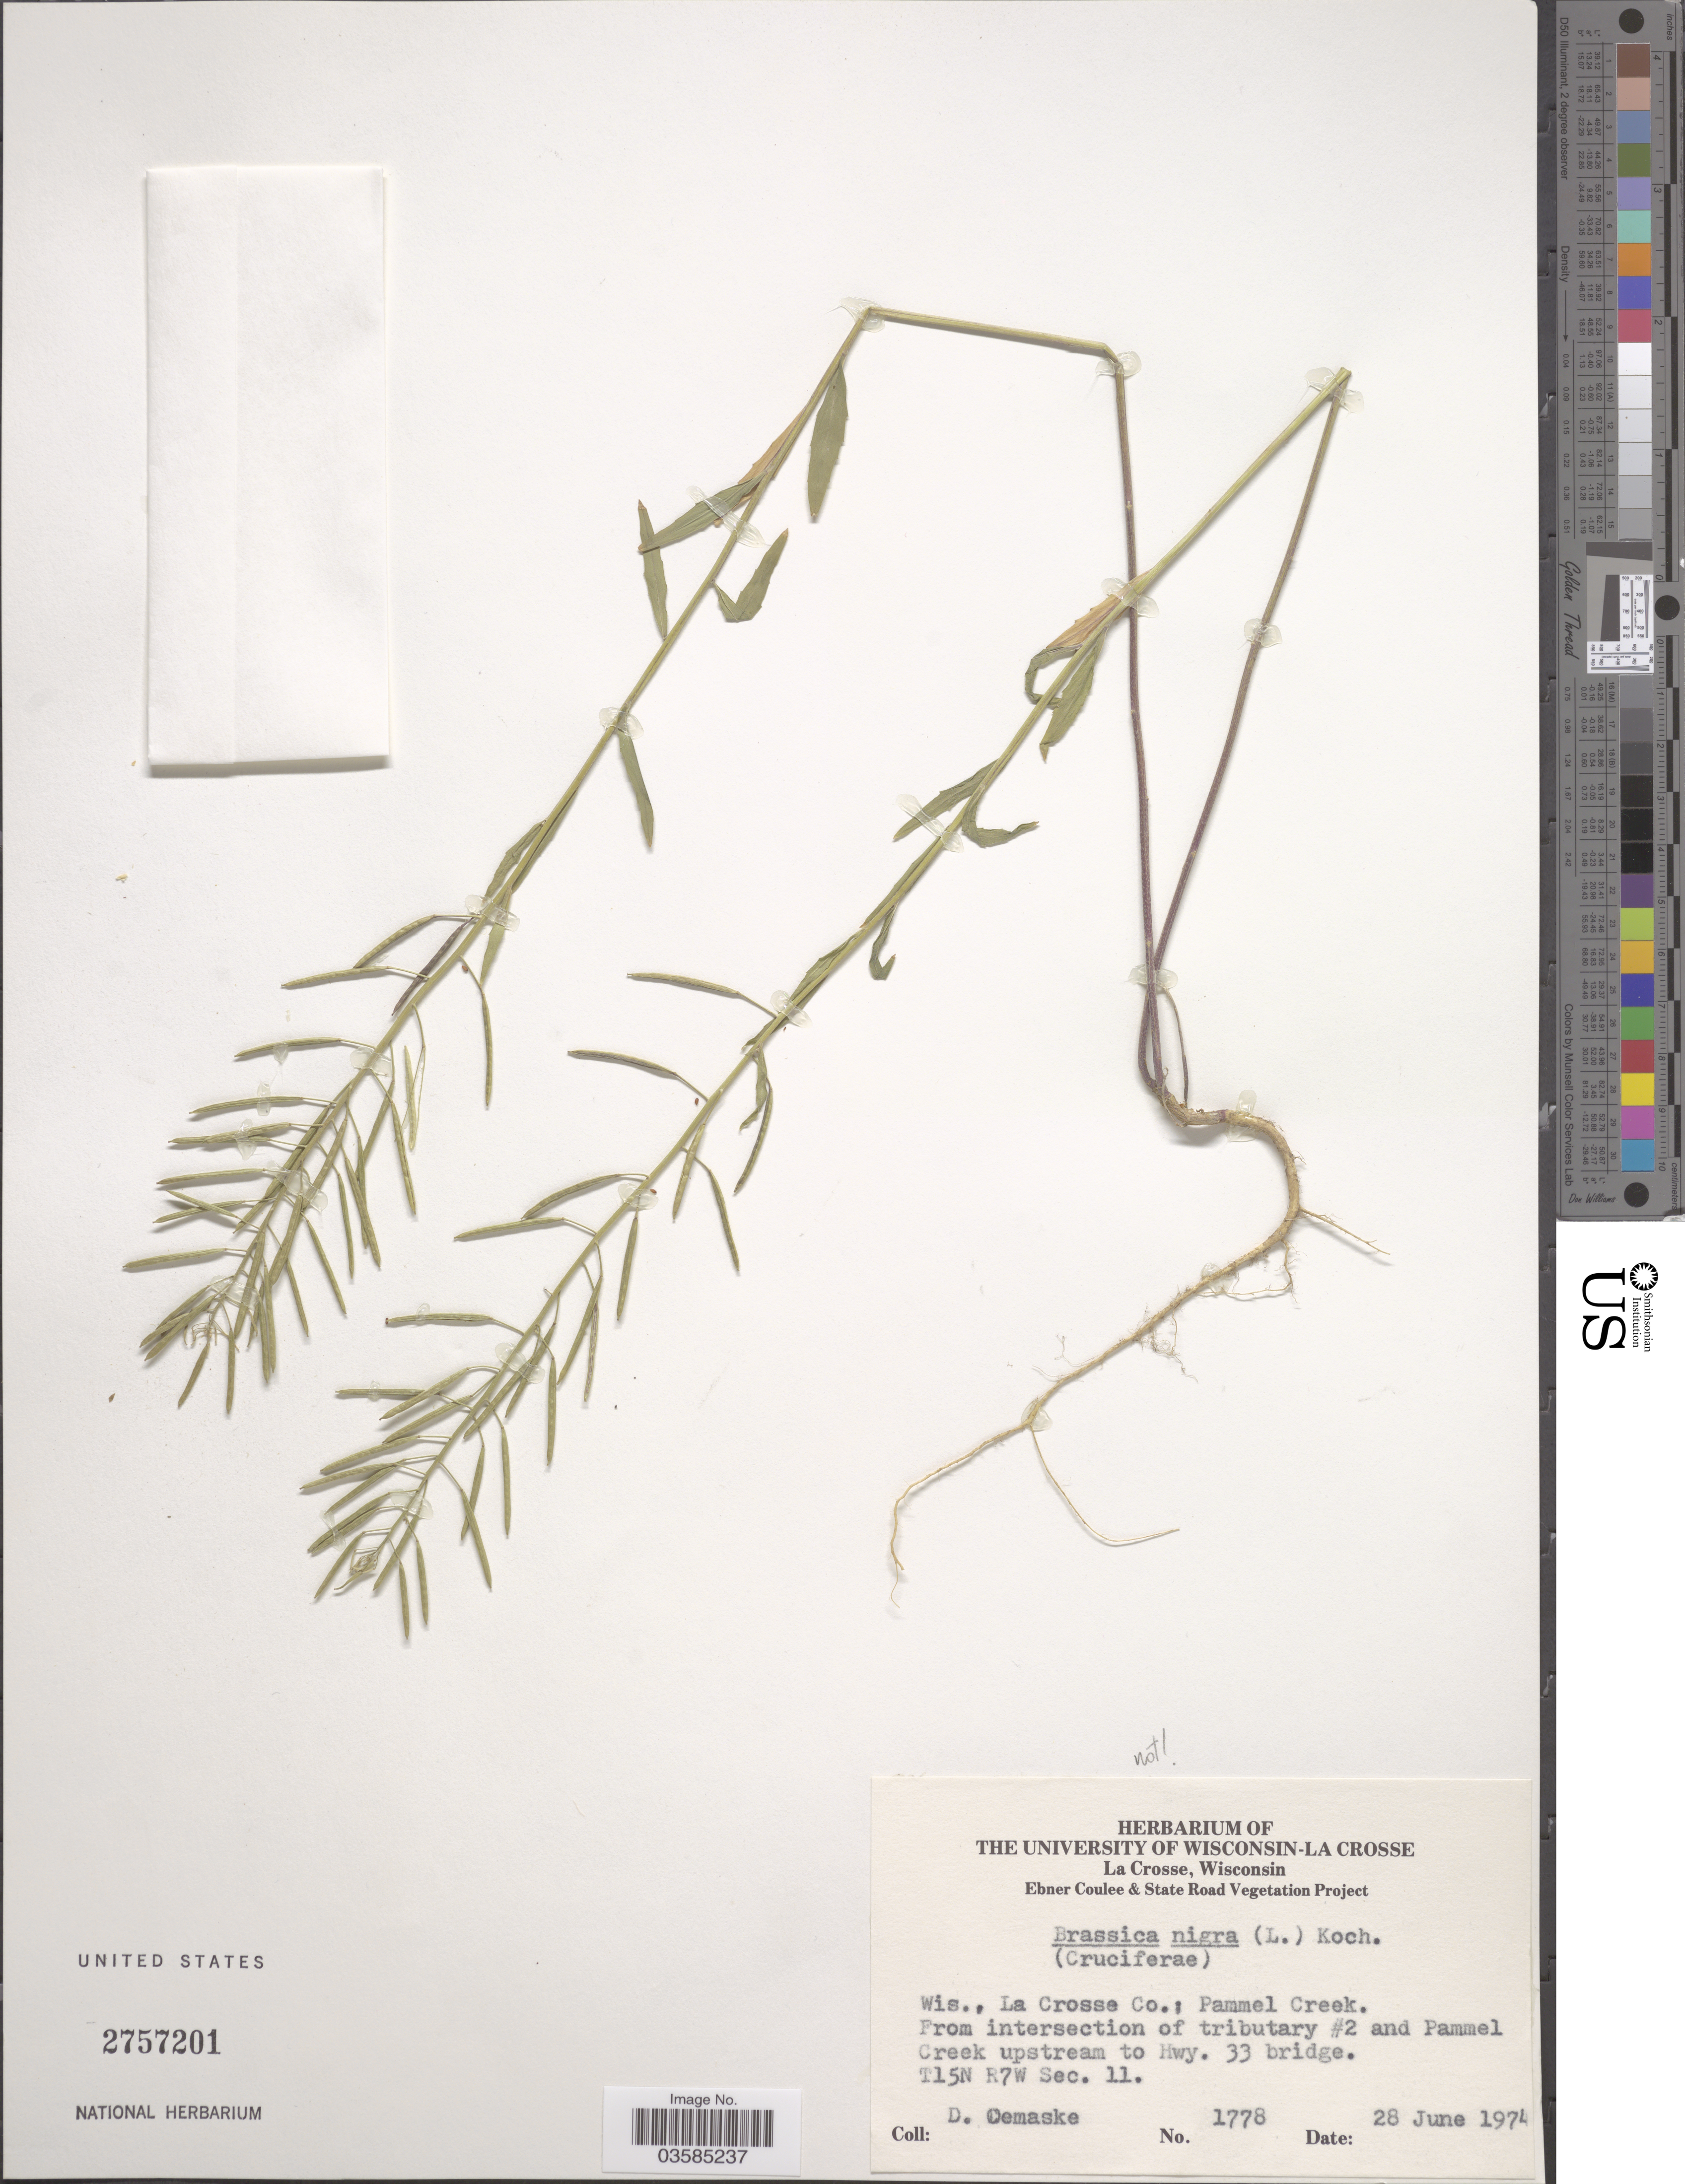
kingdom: Plantae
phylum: Tracheophyta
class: Magnoliopsida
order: Brassicales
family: Brassicaceae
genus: Brassica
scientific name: Brassica nigra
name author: (L.) W.D.J. Koch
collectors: D. Demaske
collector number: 1778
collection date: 1974-06-28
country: United States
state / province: Wisconsin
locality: Ebner Coulee & State Road. La Crosse co. Pammel Creek. From intersection of tributary #2 and Pammel Creek upstream to Hwy. 33 bridge. T15N R7W Sec. 11.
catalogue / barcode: US 2757201